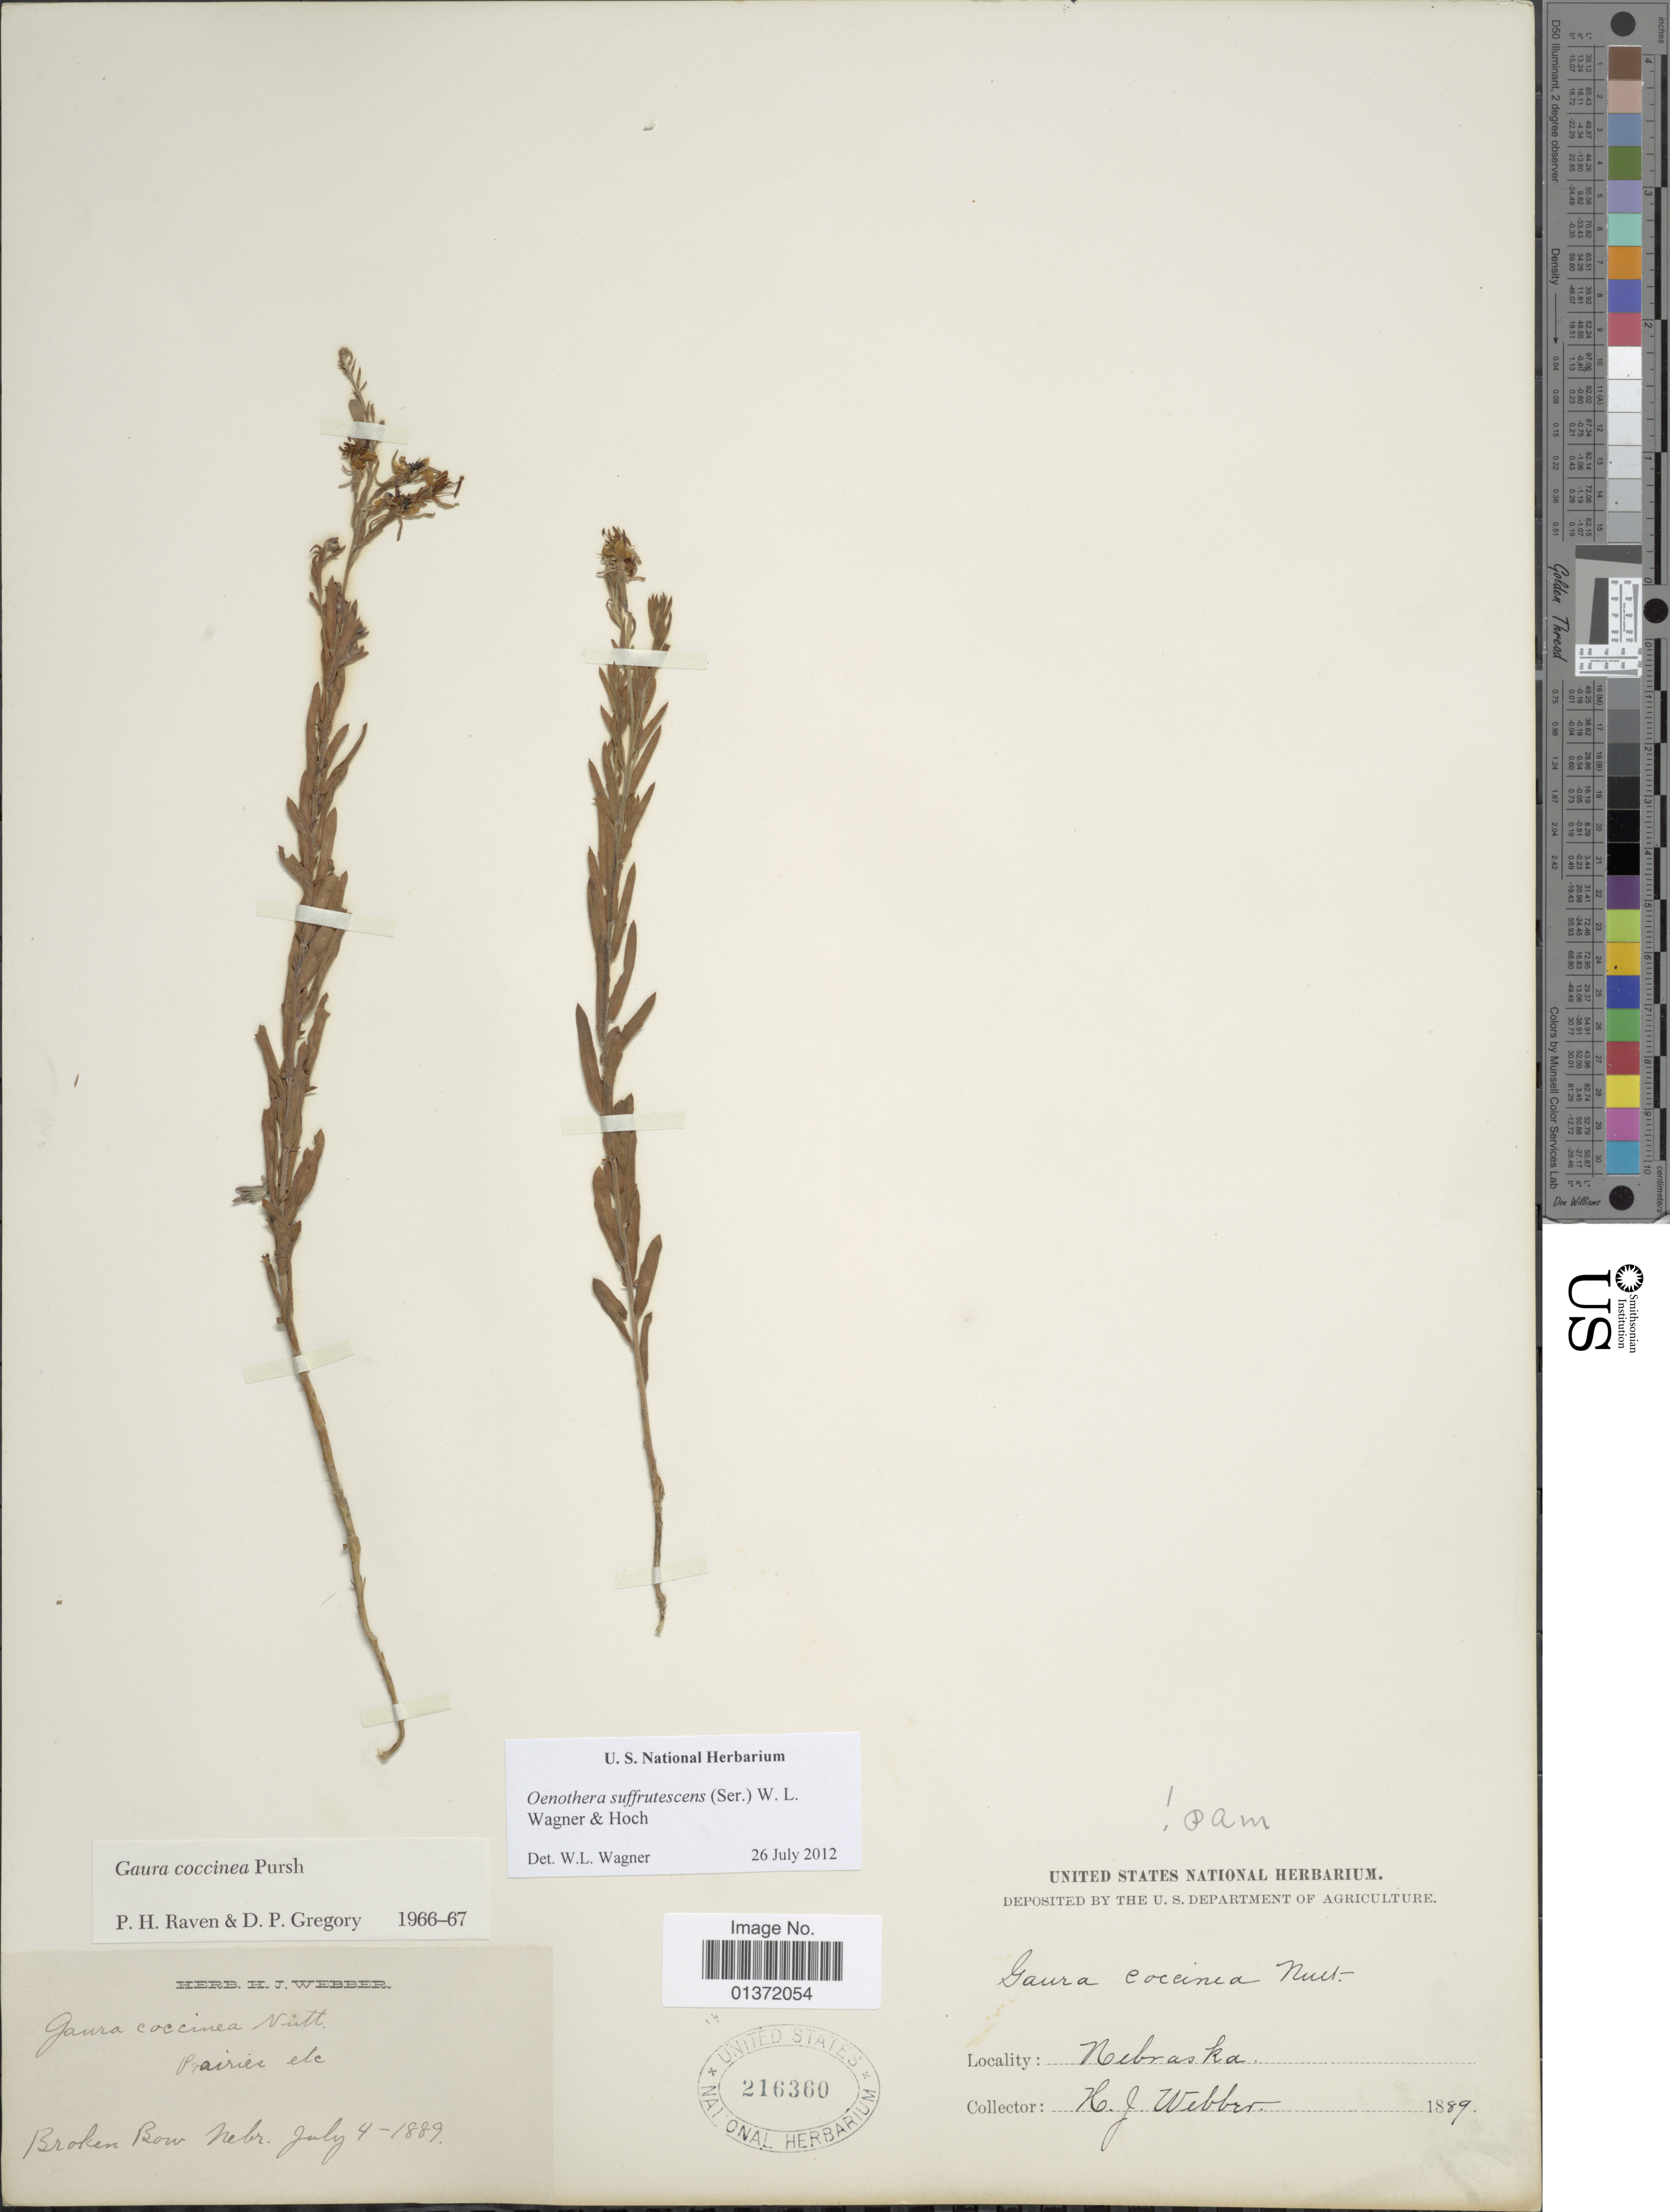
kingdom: Plantae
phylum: Tracheophyta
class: Magnoliopsida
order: Myrtales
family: Onagraceae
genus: Oenothera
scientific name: Oenothera suffrutescens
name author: (Ser.) W.L. Wagner & Hoch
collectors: H. Webber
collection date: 1889-07-04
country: United States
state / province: Nebraska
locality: Broken Bow.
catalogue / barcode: US 216360